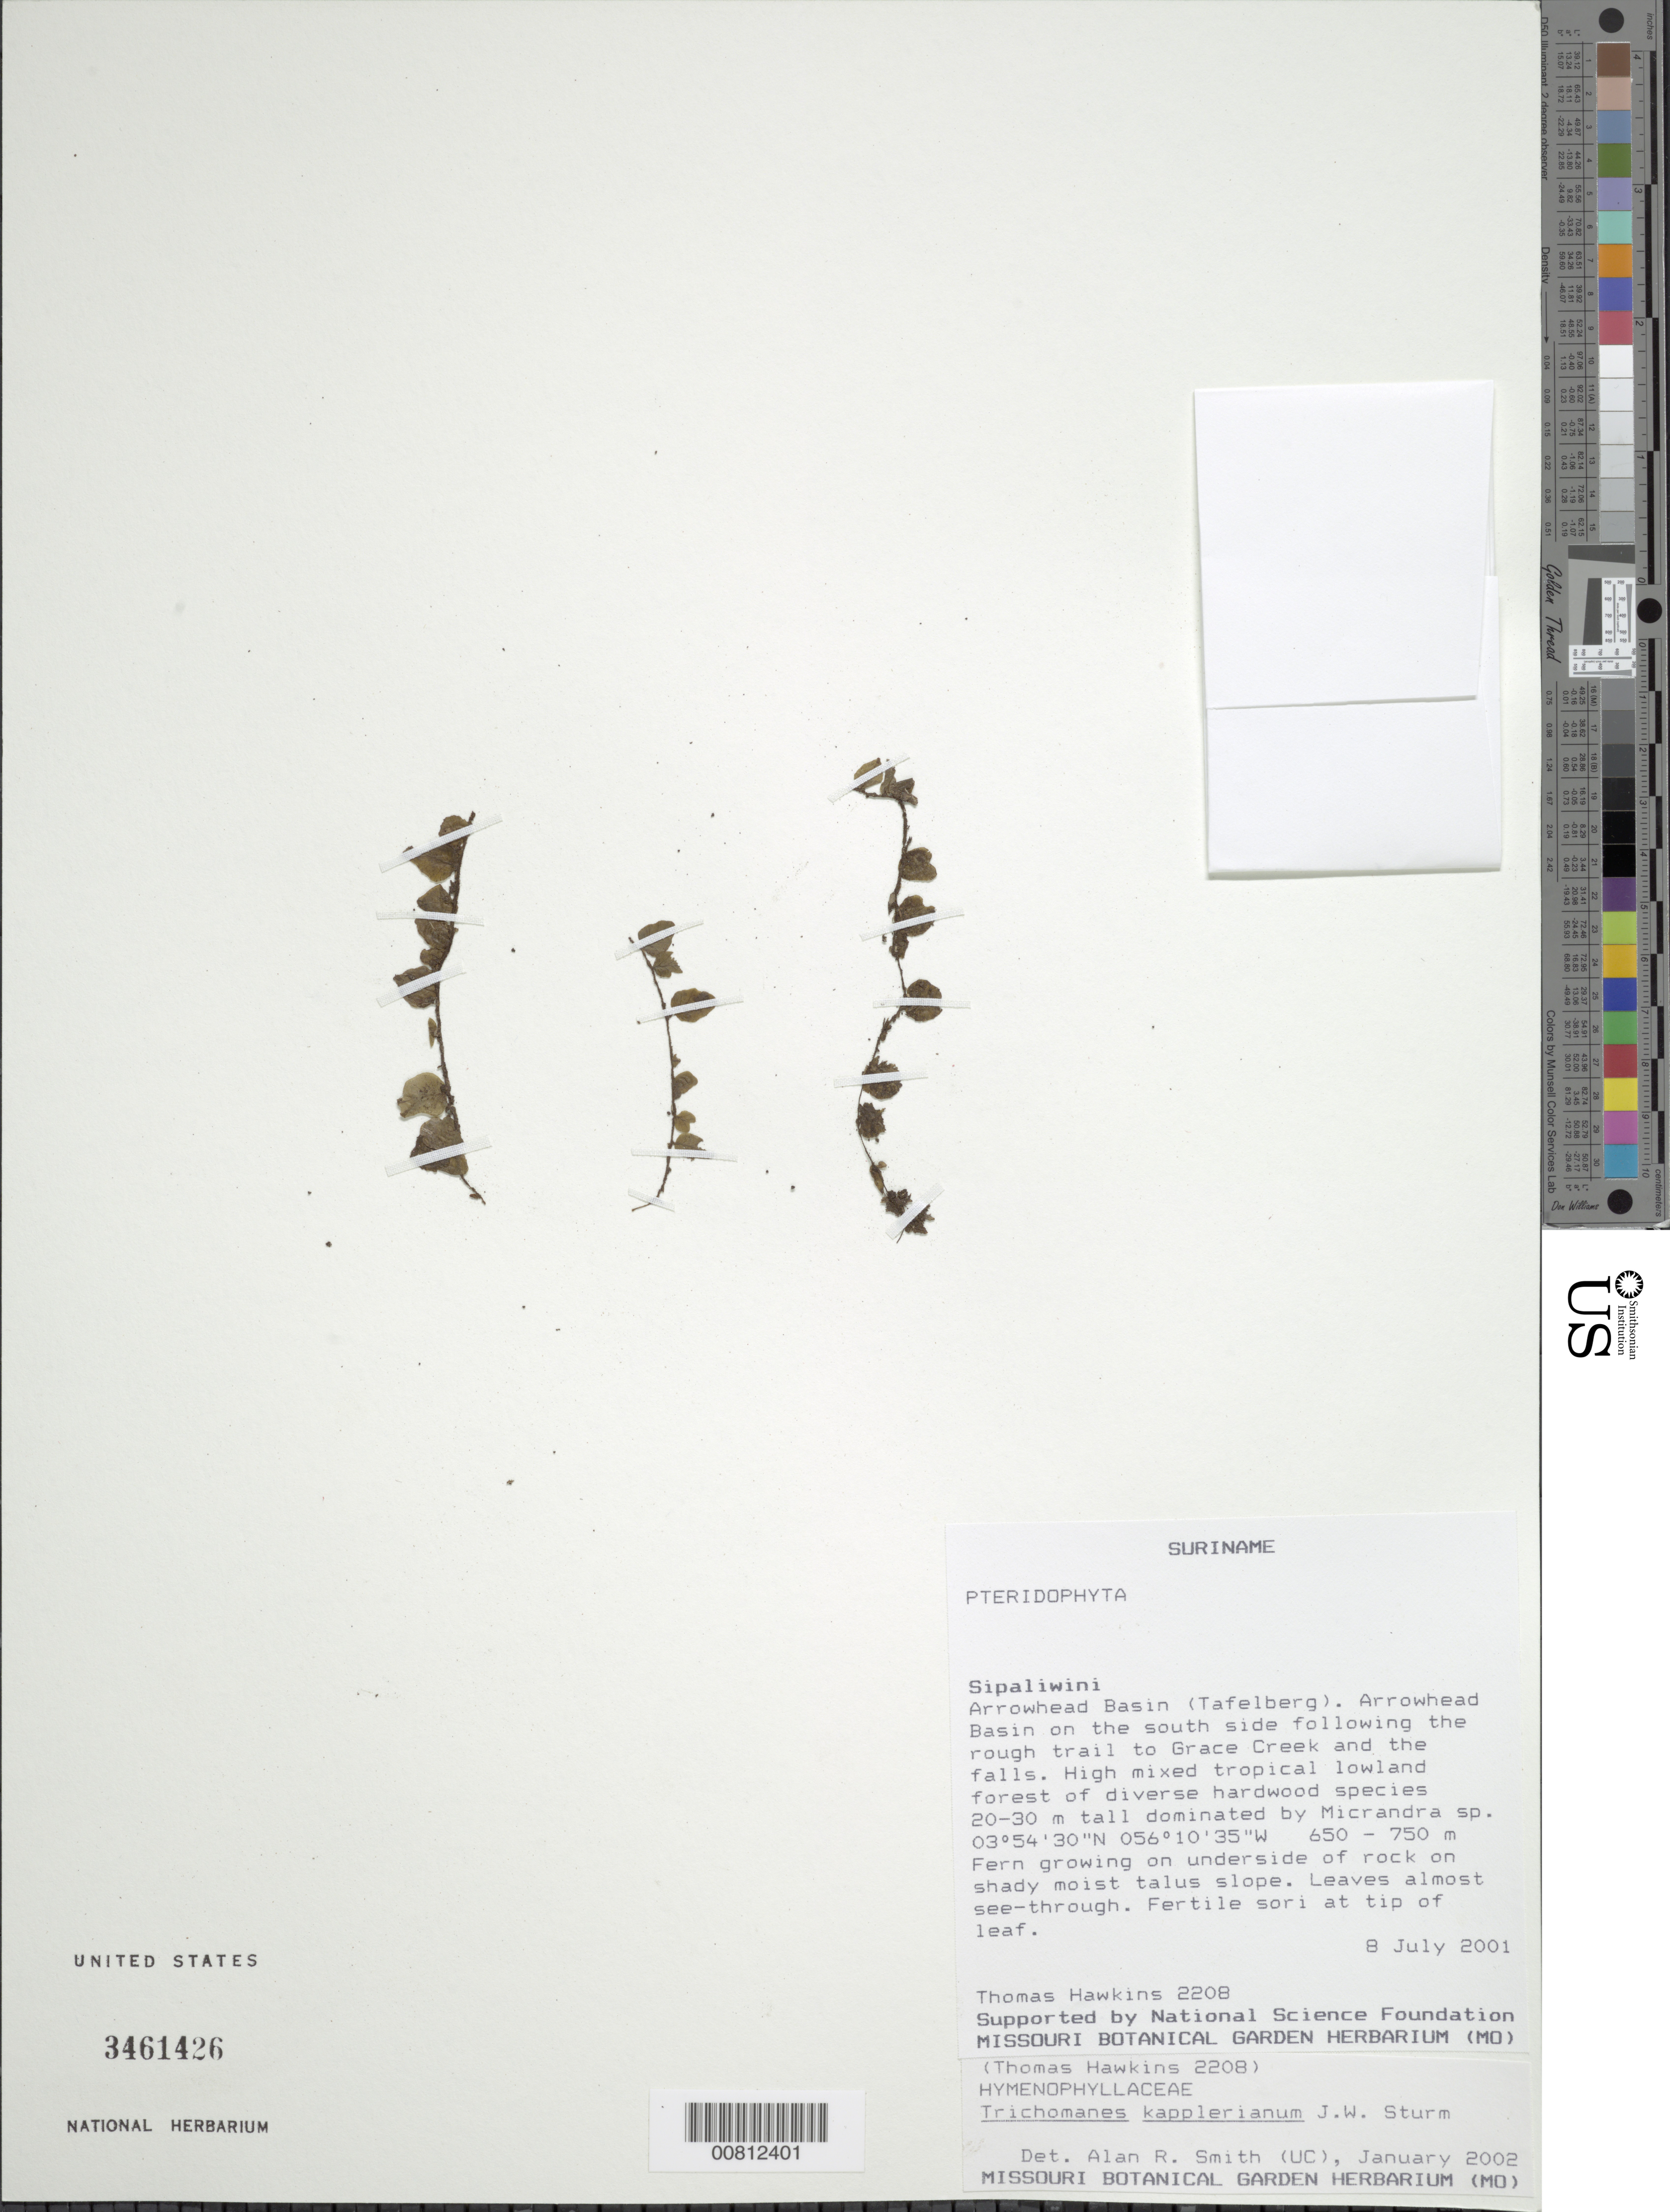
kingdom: Plantae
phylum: Tracheophyta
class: Polypodiopsida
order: Hymenophyllales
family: Hymenophyllaceae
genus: Didymoglossum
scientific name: Didymoglossum kapplerianum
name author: (Sturm) Ebihara & Dubuisson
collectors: T. Hawkins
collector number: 2208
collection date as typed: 8-Jul-01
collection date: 2001-07-08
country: Suriname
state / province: Sipaliwini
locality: Tafelberg (Table Mountain), Arrowhead Basin, south side following the rough trail to Grace Creek and the falls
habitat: High mixed tropical lowland forest of diverse hardwood species 20-30 m tall dominated by Micrandra sp.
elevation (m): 650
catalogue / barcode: US 3461426